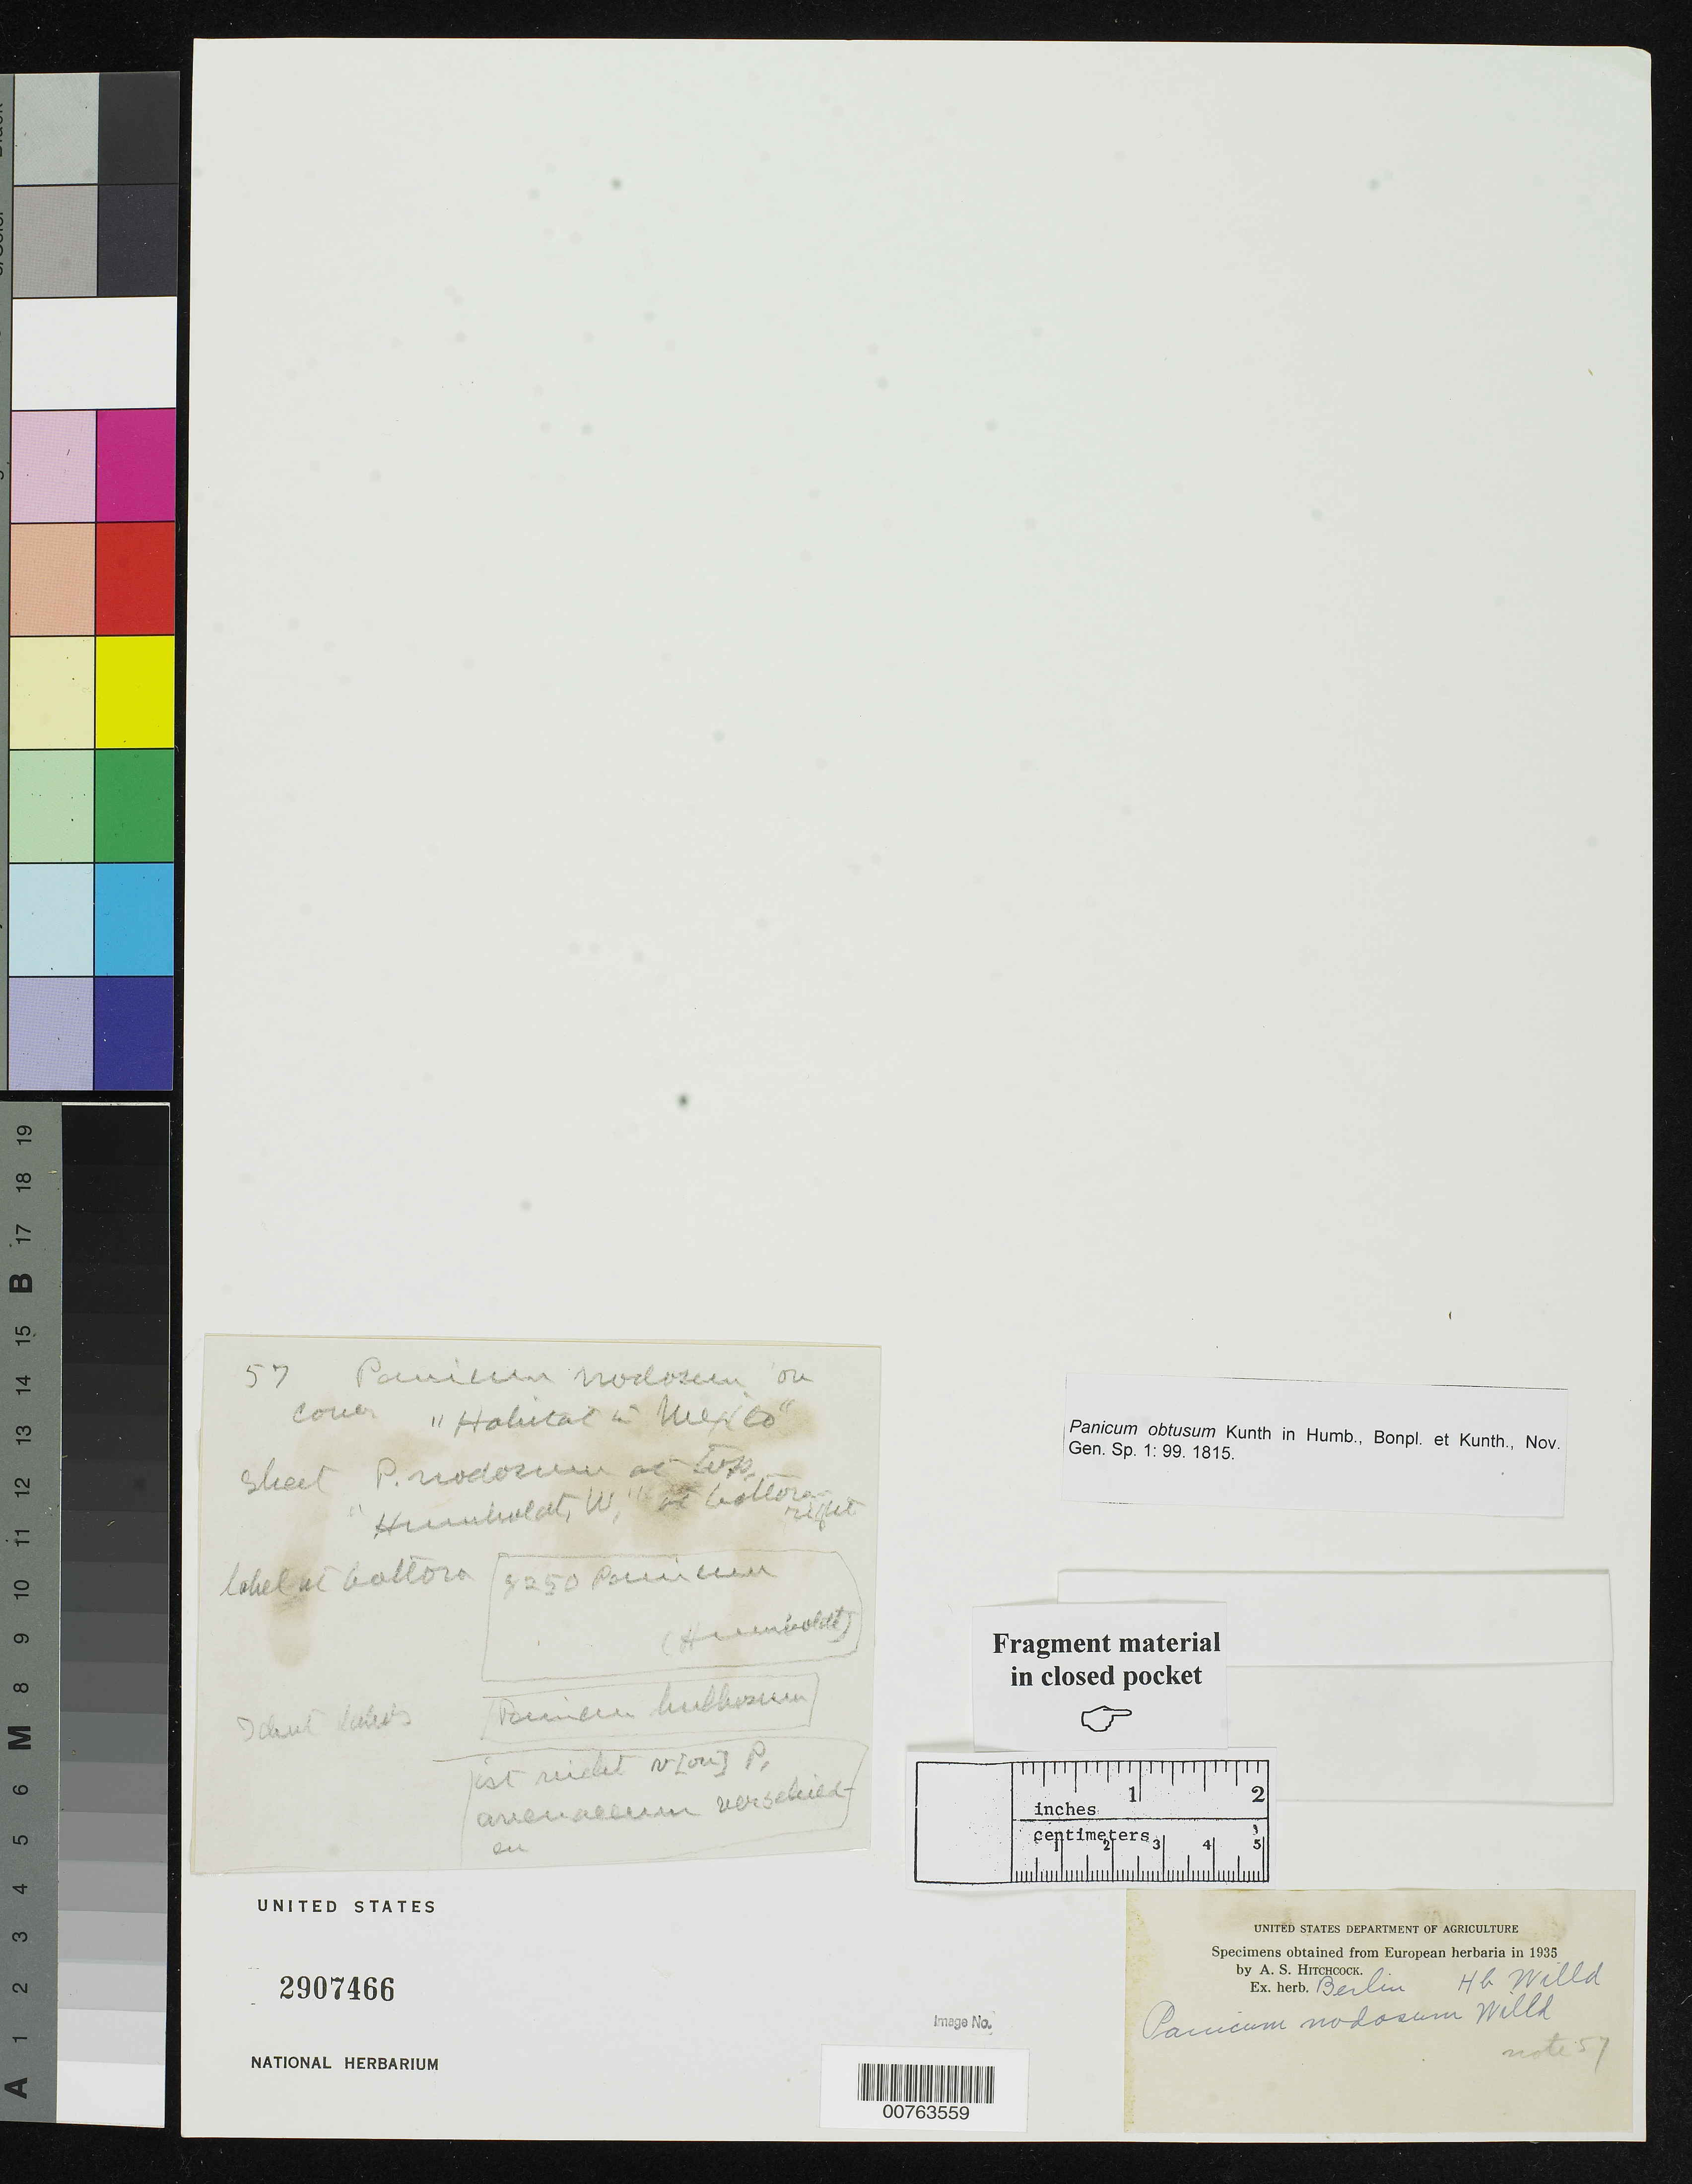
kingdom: Plantae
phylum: Tracheophyta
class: Liliopsida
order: Poales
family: Poaceae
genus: Panicum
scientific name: Panicum obtusum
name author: Kunth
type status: Type Fragment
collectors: F. W. Humboldt & A. J. A. Bonpland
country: Mexico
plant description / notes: ex herb. Berlin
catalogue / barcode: US 2907466